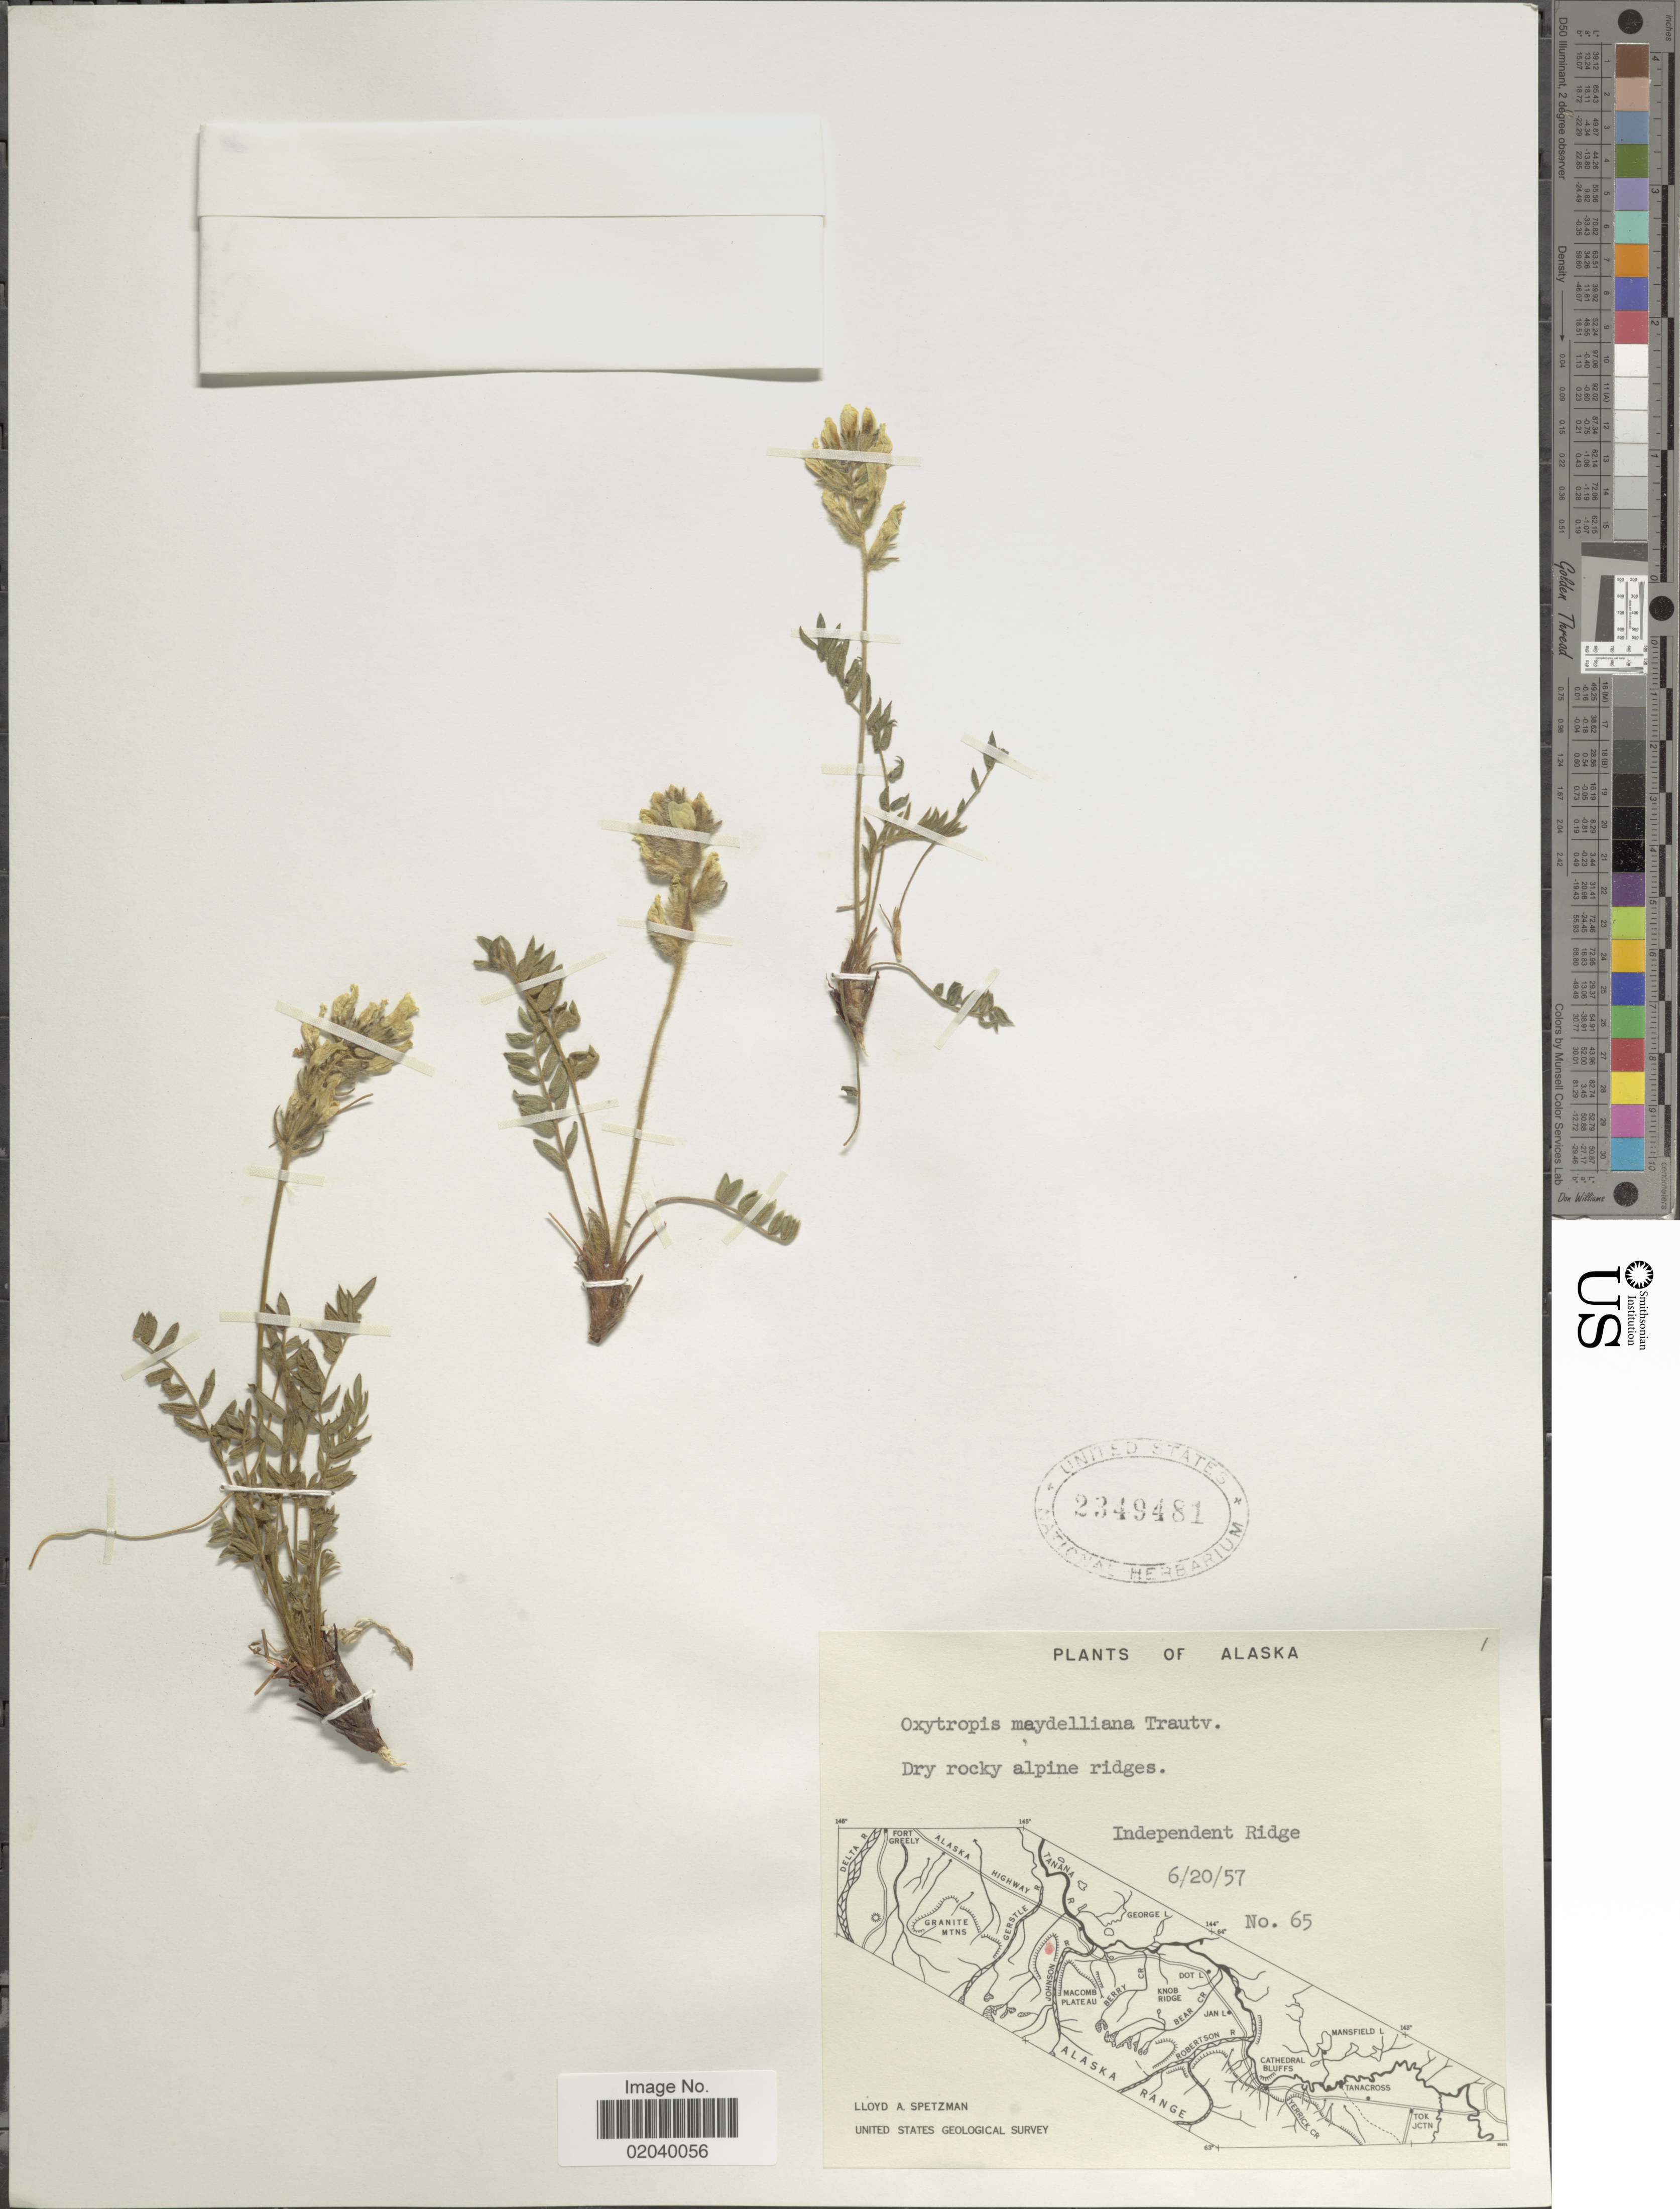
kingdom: Plantae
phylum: Tracheophyta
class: Magnoliopsida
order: Fabales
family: Fabaceae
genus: Oxytropis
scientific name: Oxytropis maydelliana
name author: Trautv.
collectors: L. Spetzman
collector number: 65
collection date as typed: Transcribed d/m/y: 20/6/57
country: United States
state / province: Alaska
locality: Independent Ridge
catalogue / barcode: US 2349481